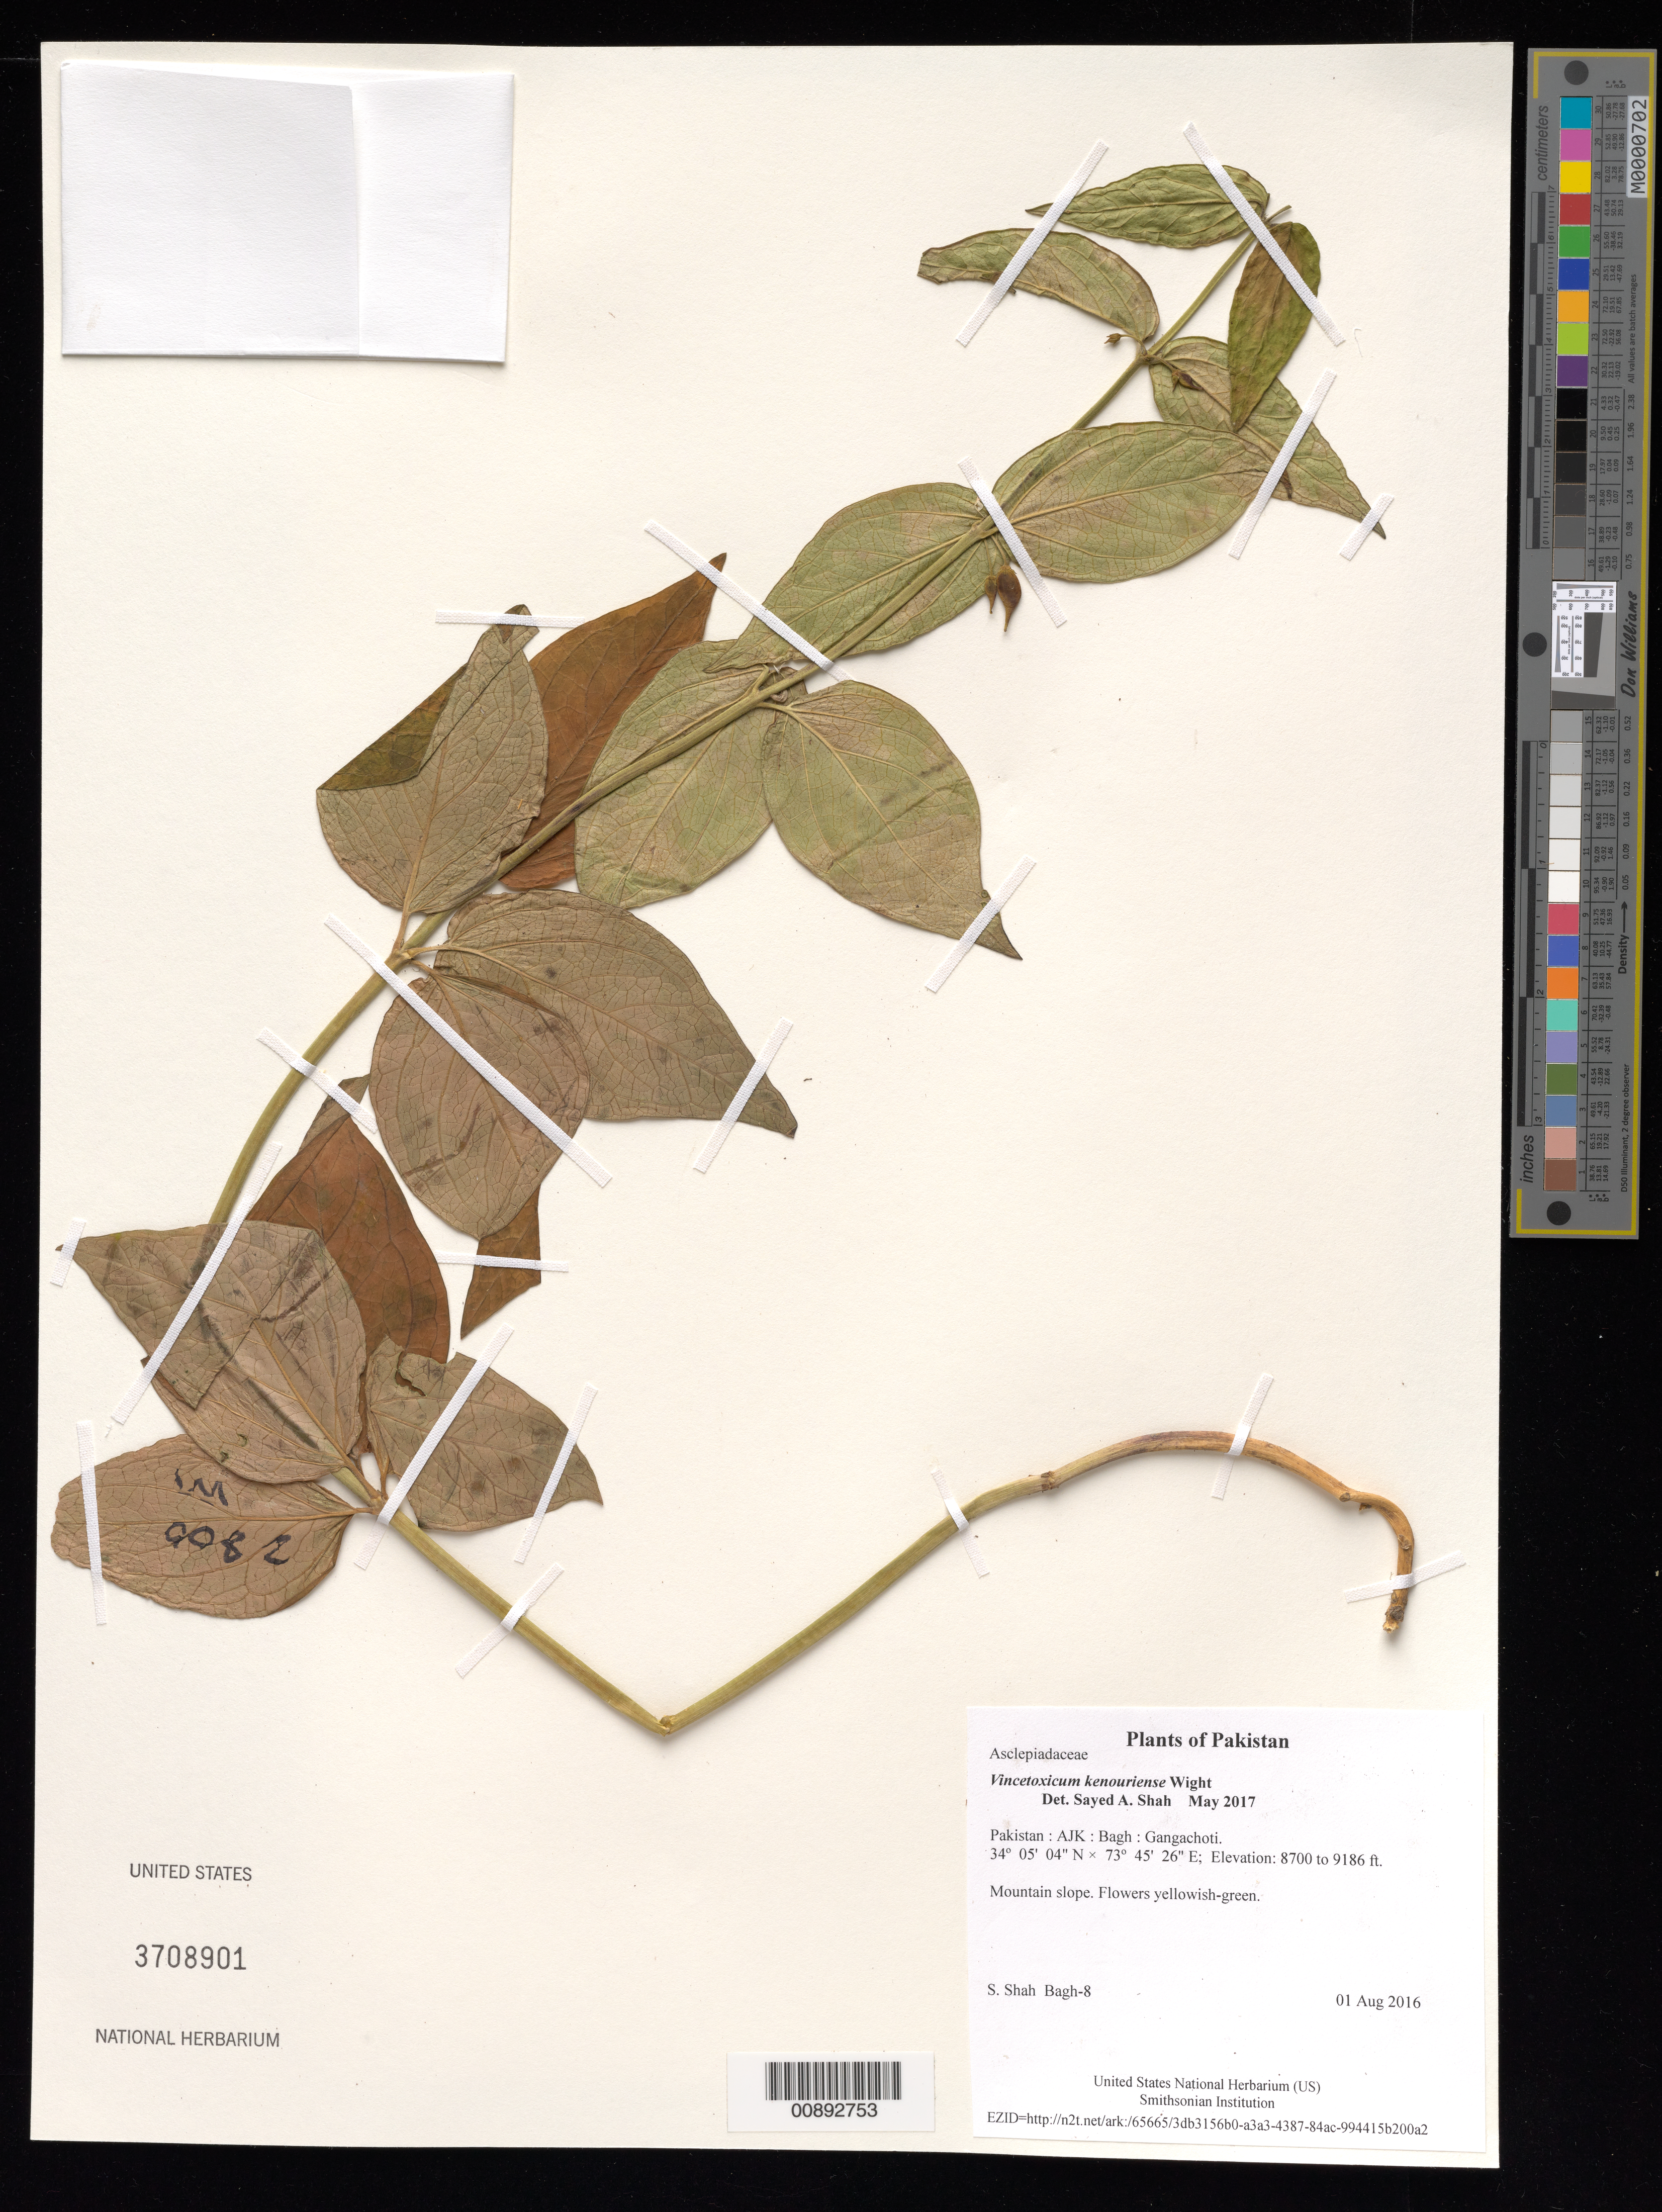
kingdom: Plantae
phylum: Tracheophyta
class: Magnoliopsida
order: Gentianales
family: Apocynaceae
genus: Vincetoxicum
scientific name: Vincetoxicum kenouriense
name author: Wight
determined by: Shah, Azizullah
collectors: S. A. Shah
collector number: Bagh-8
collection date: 2016-08-01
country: Pakistan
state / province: Azad Kashmir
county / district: Bagh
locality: Gangachoti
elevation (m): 2652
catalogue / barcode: US 3708901